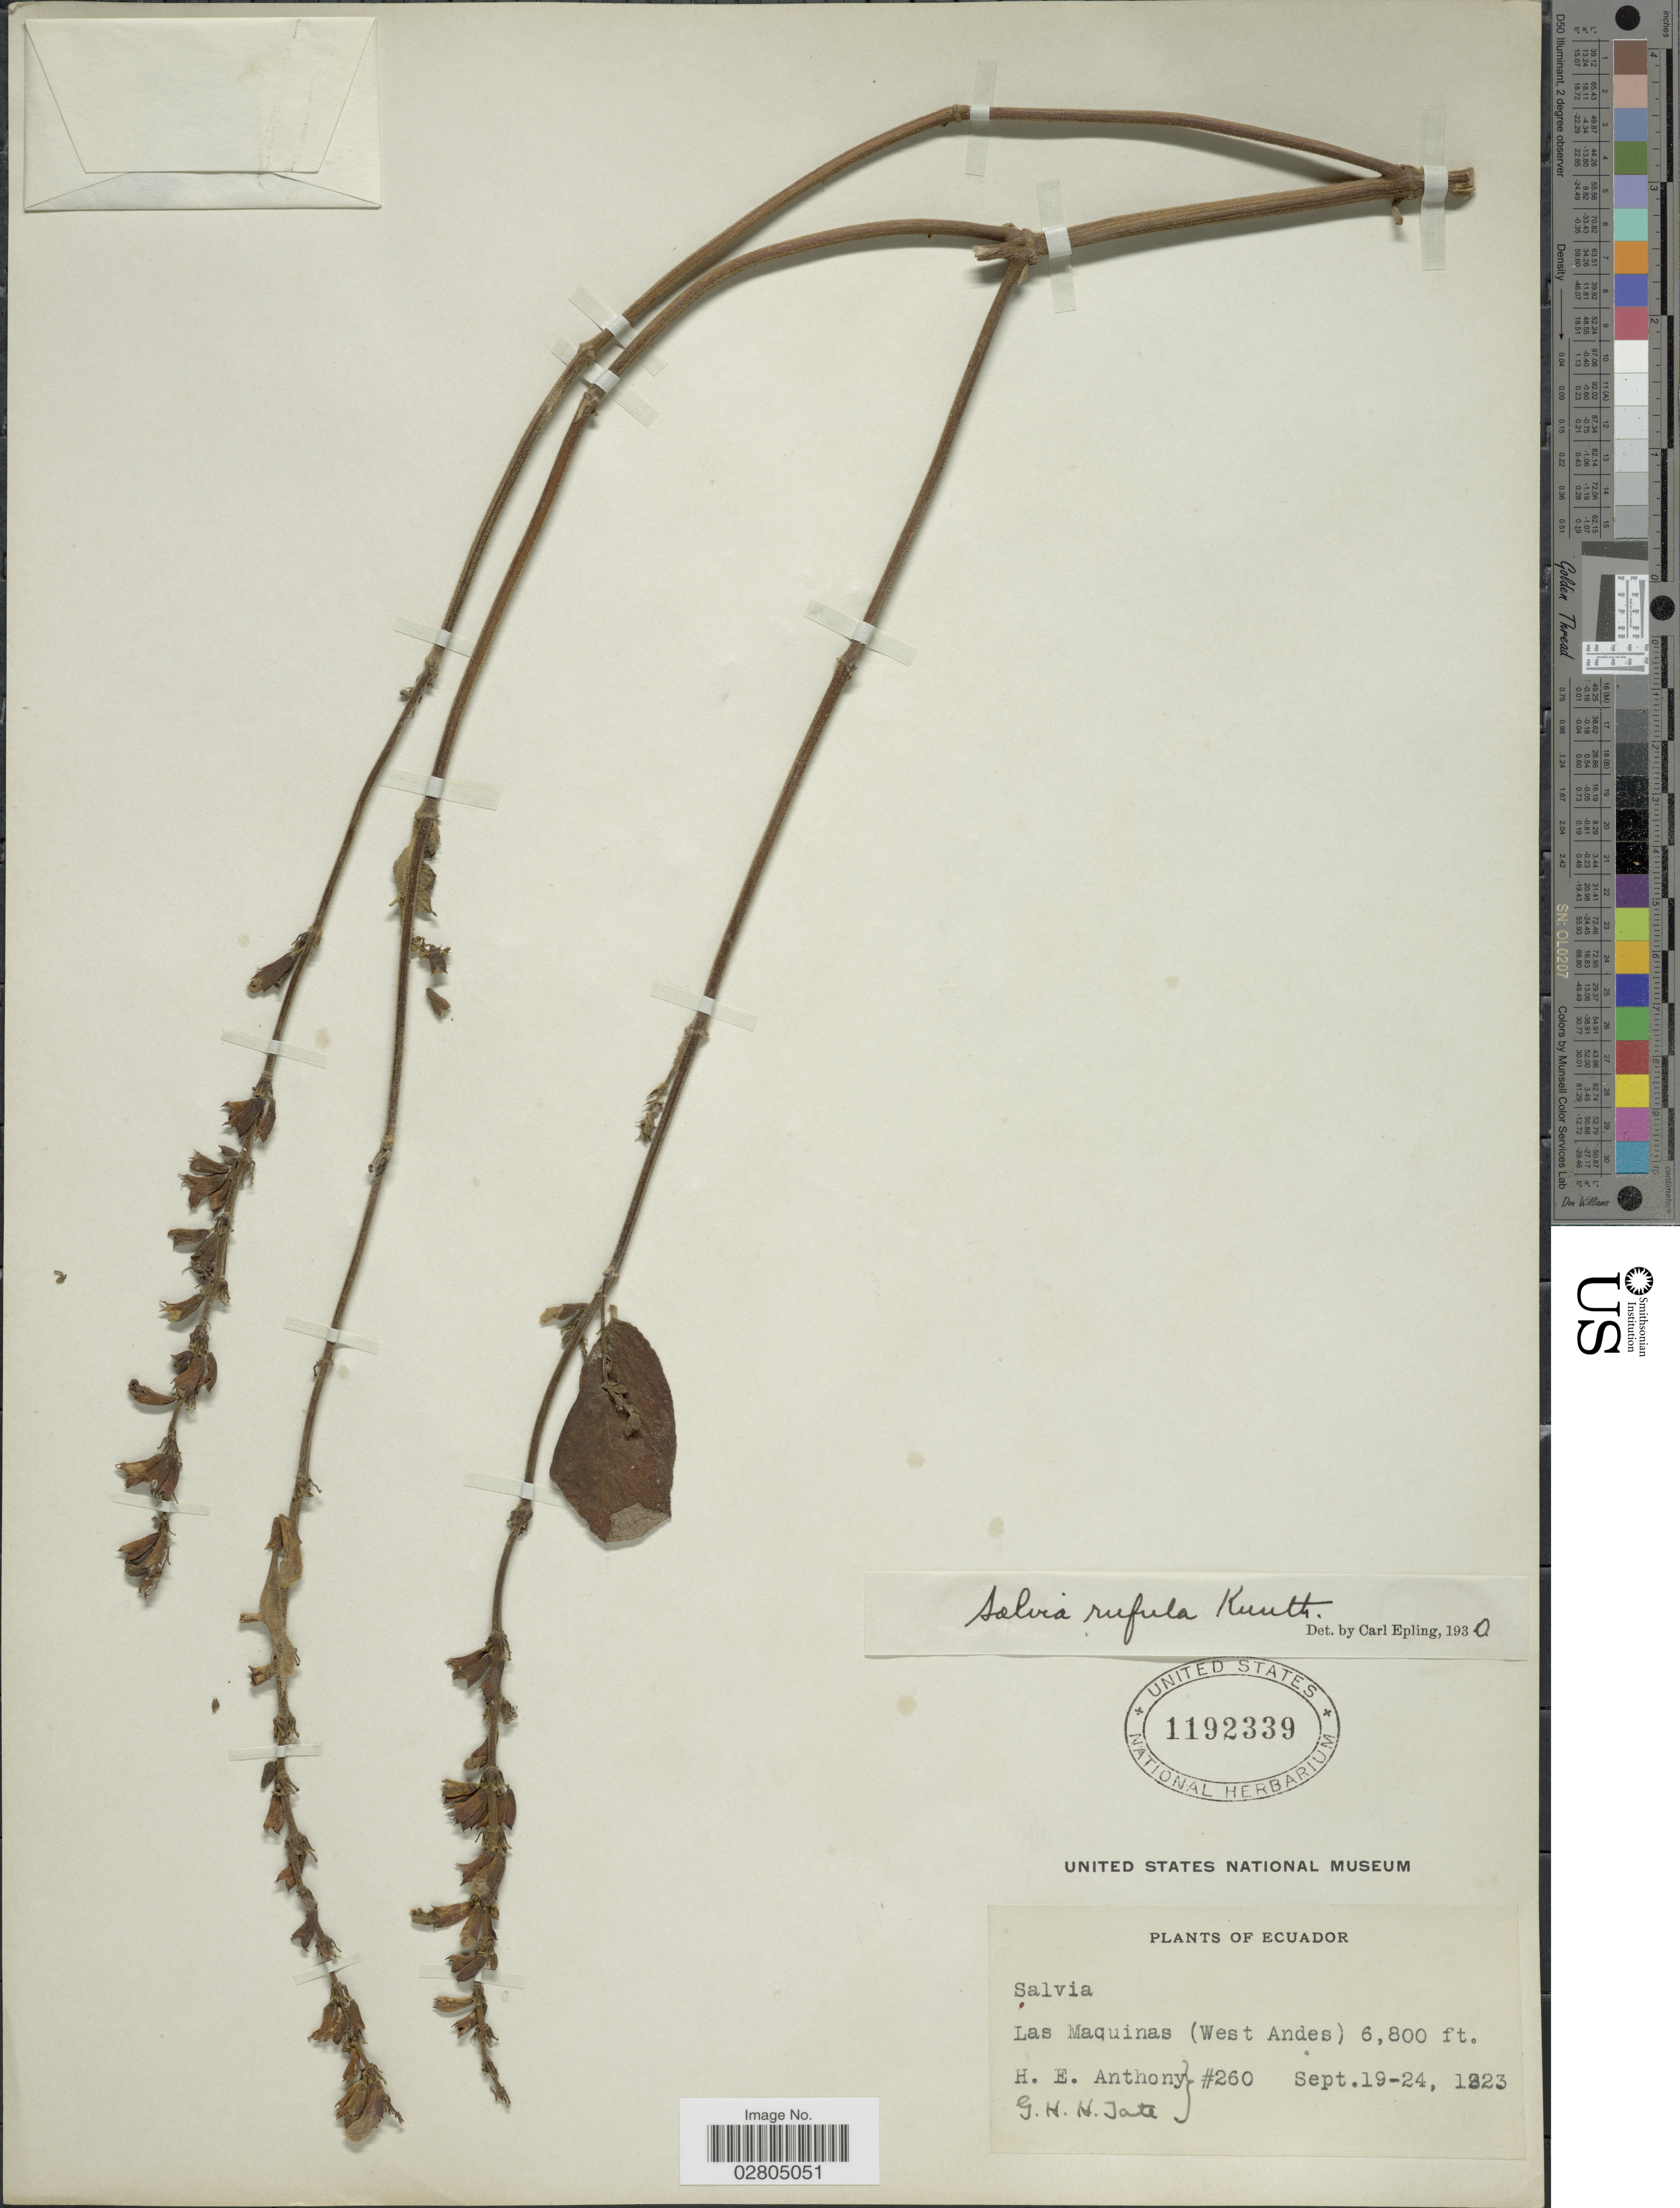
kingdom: Plantae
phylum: Tracheophyta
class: Magnoliopsida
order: Lamiales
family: Lamiaceae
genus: Salvia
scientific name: Salvia rufula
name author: Kunth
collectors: H. E. Anthony & G. H. H.Tate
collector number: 260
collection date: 1823-09-19/1823-09-24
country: Ecuador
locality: Las Maquinas (West Andes).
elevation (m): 2073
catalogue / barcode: US 1192339